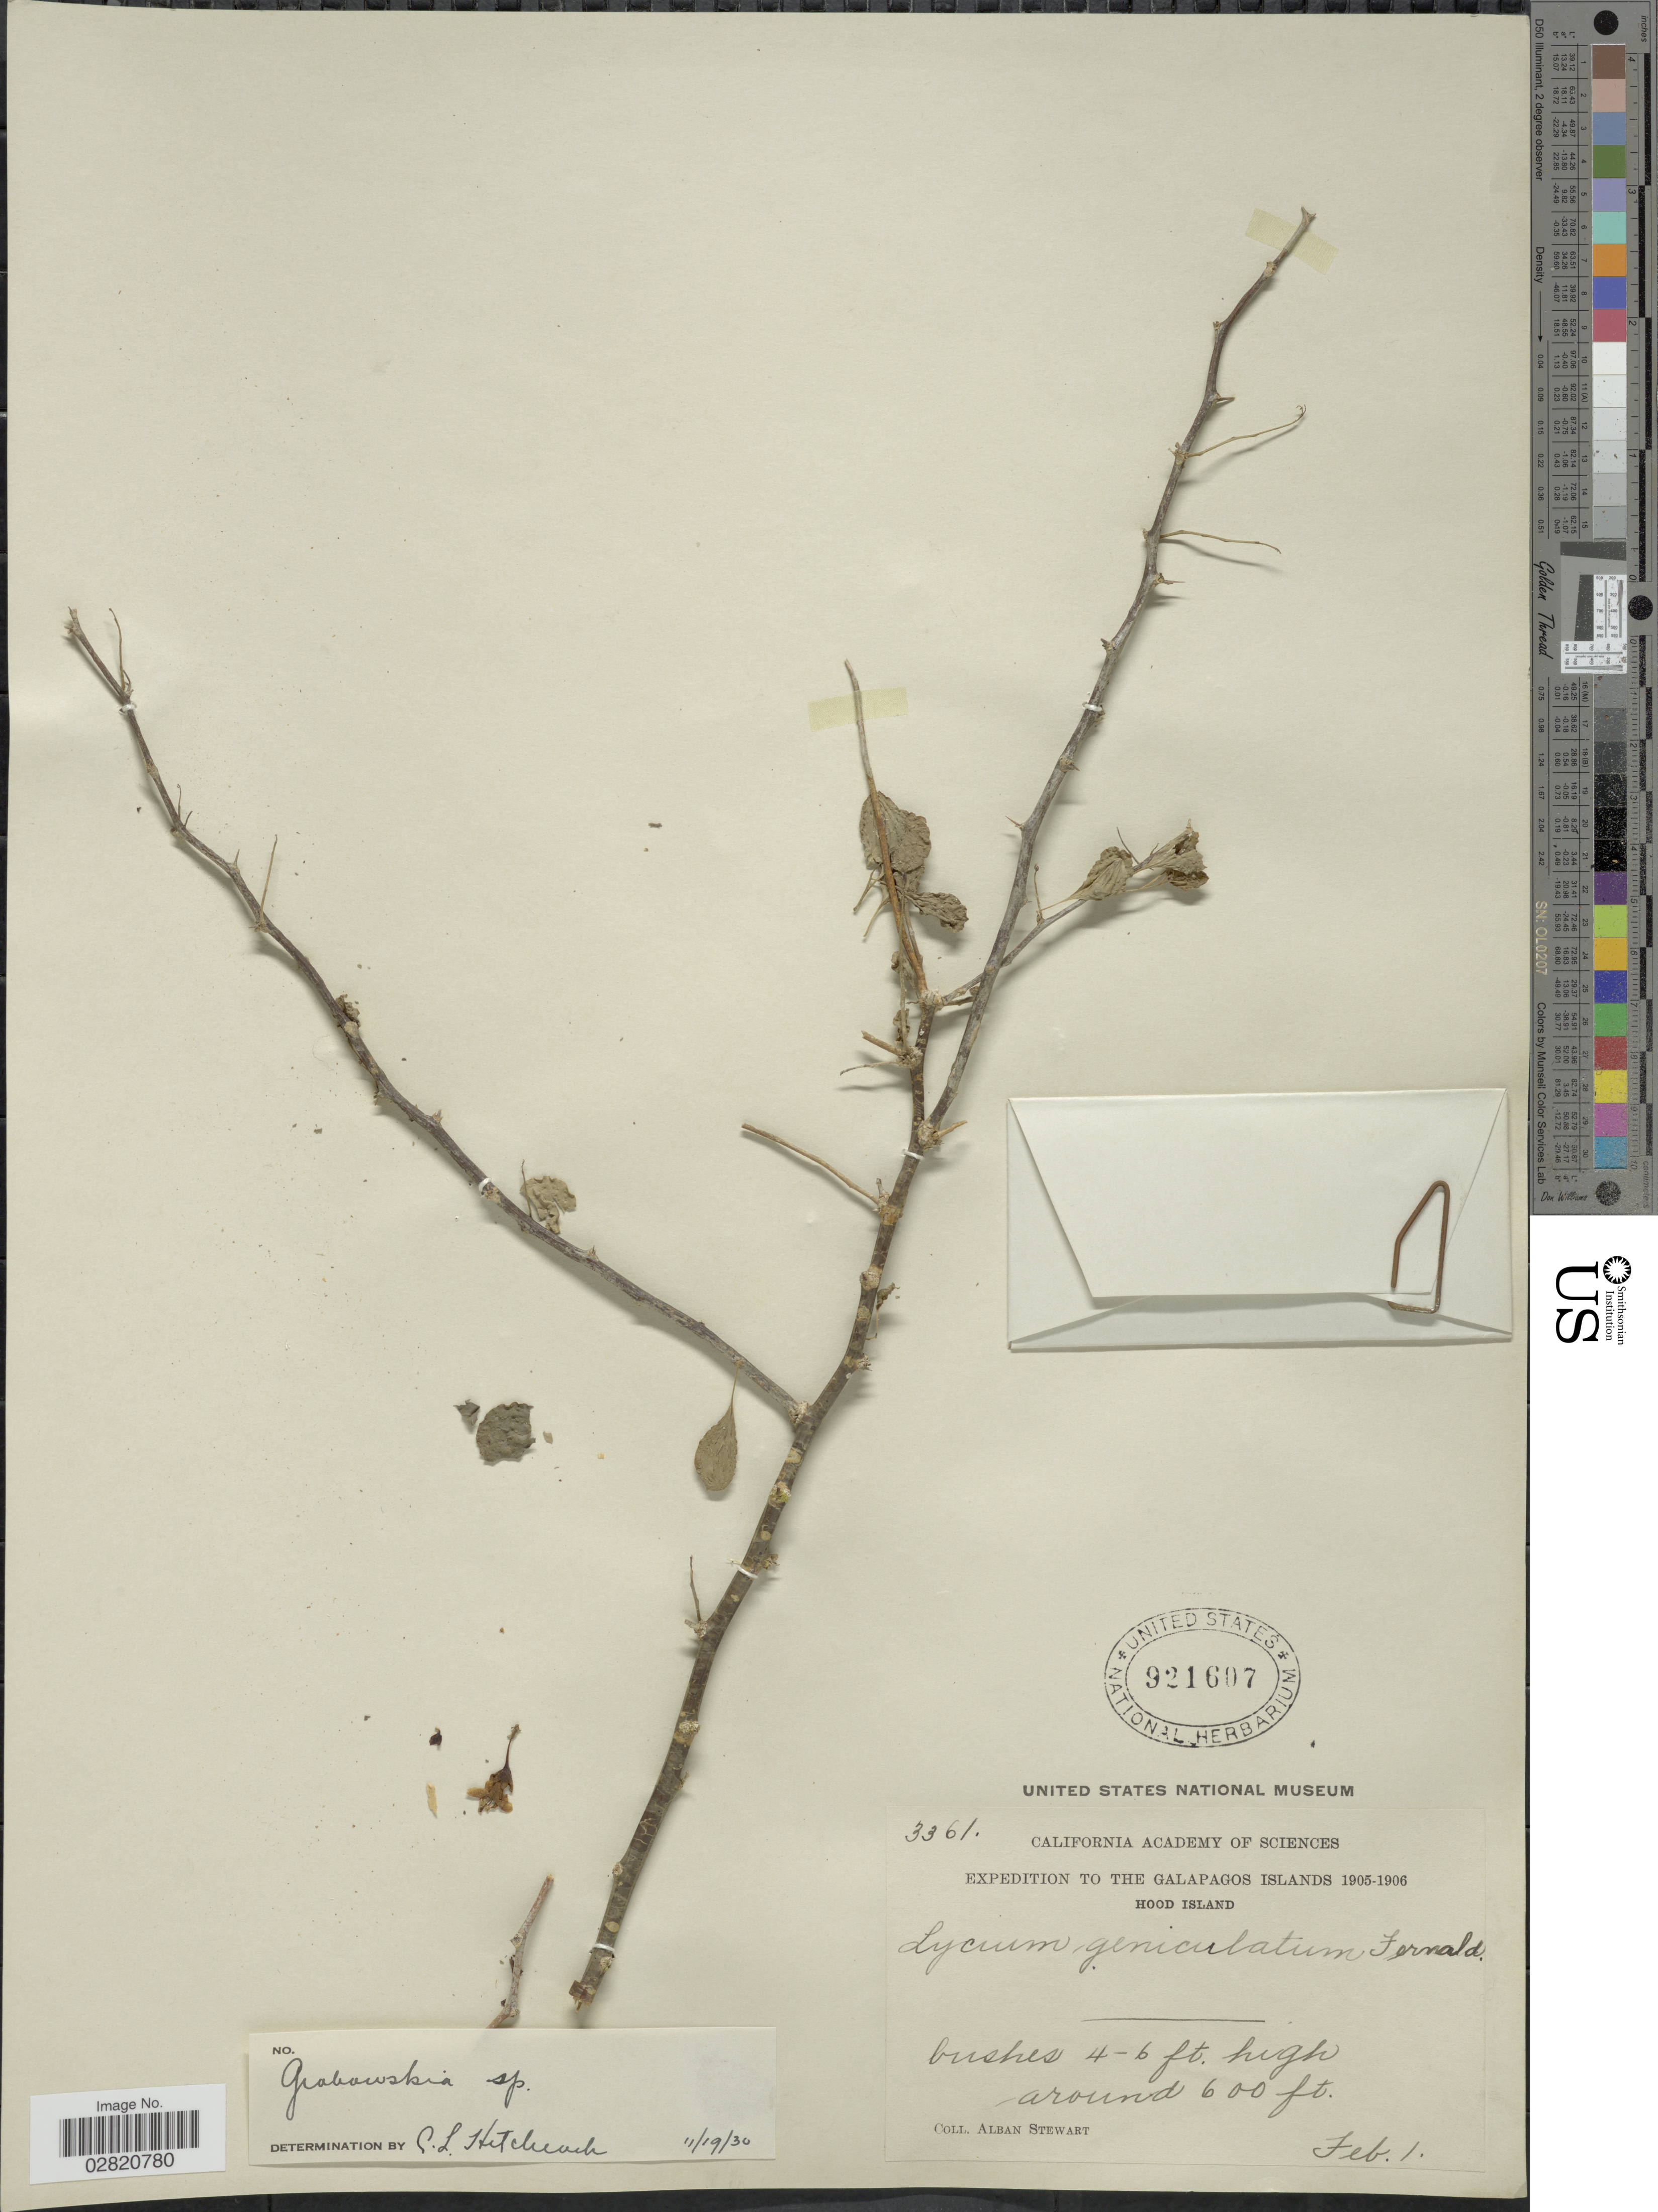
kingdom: Plantae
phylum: Tracheophyta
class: Magnoliopsida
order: Solanales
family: Solanaceae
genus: Grabowskia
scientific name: Grabowskia sp.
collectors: A. Stewart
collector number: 3361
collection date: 1905-02-01/1906-02-01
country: Ecuador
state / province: Colón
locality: The Galapagos Islands. Hood Island.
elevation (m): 183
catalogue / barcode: US 921607